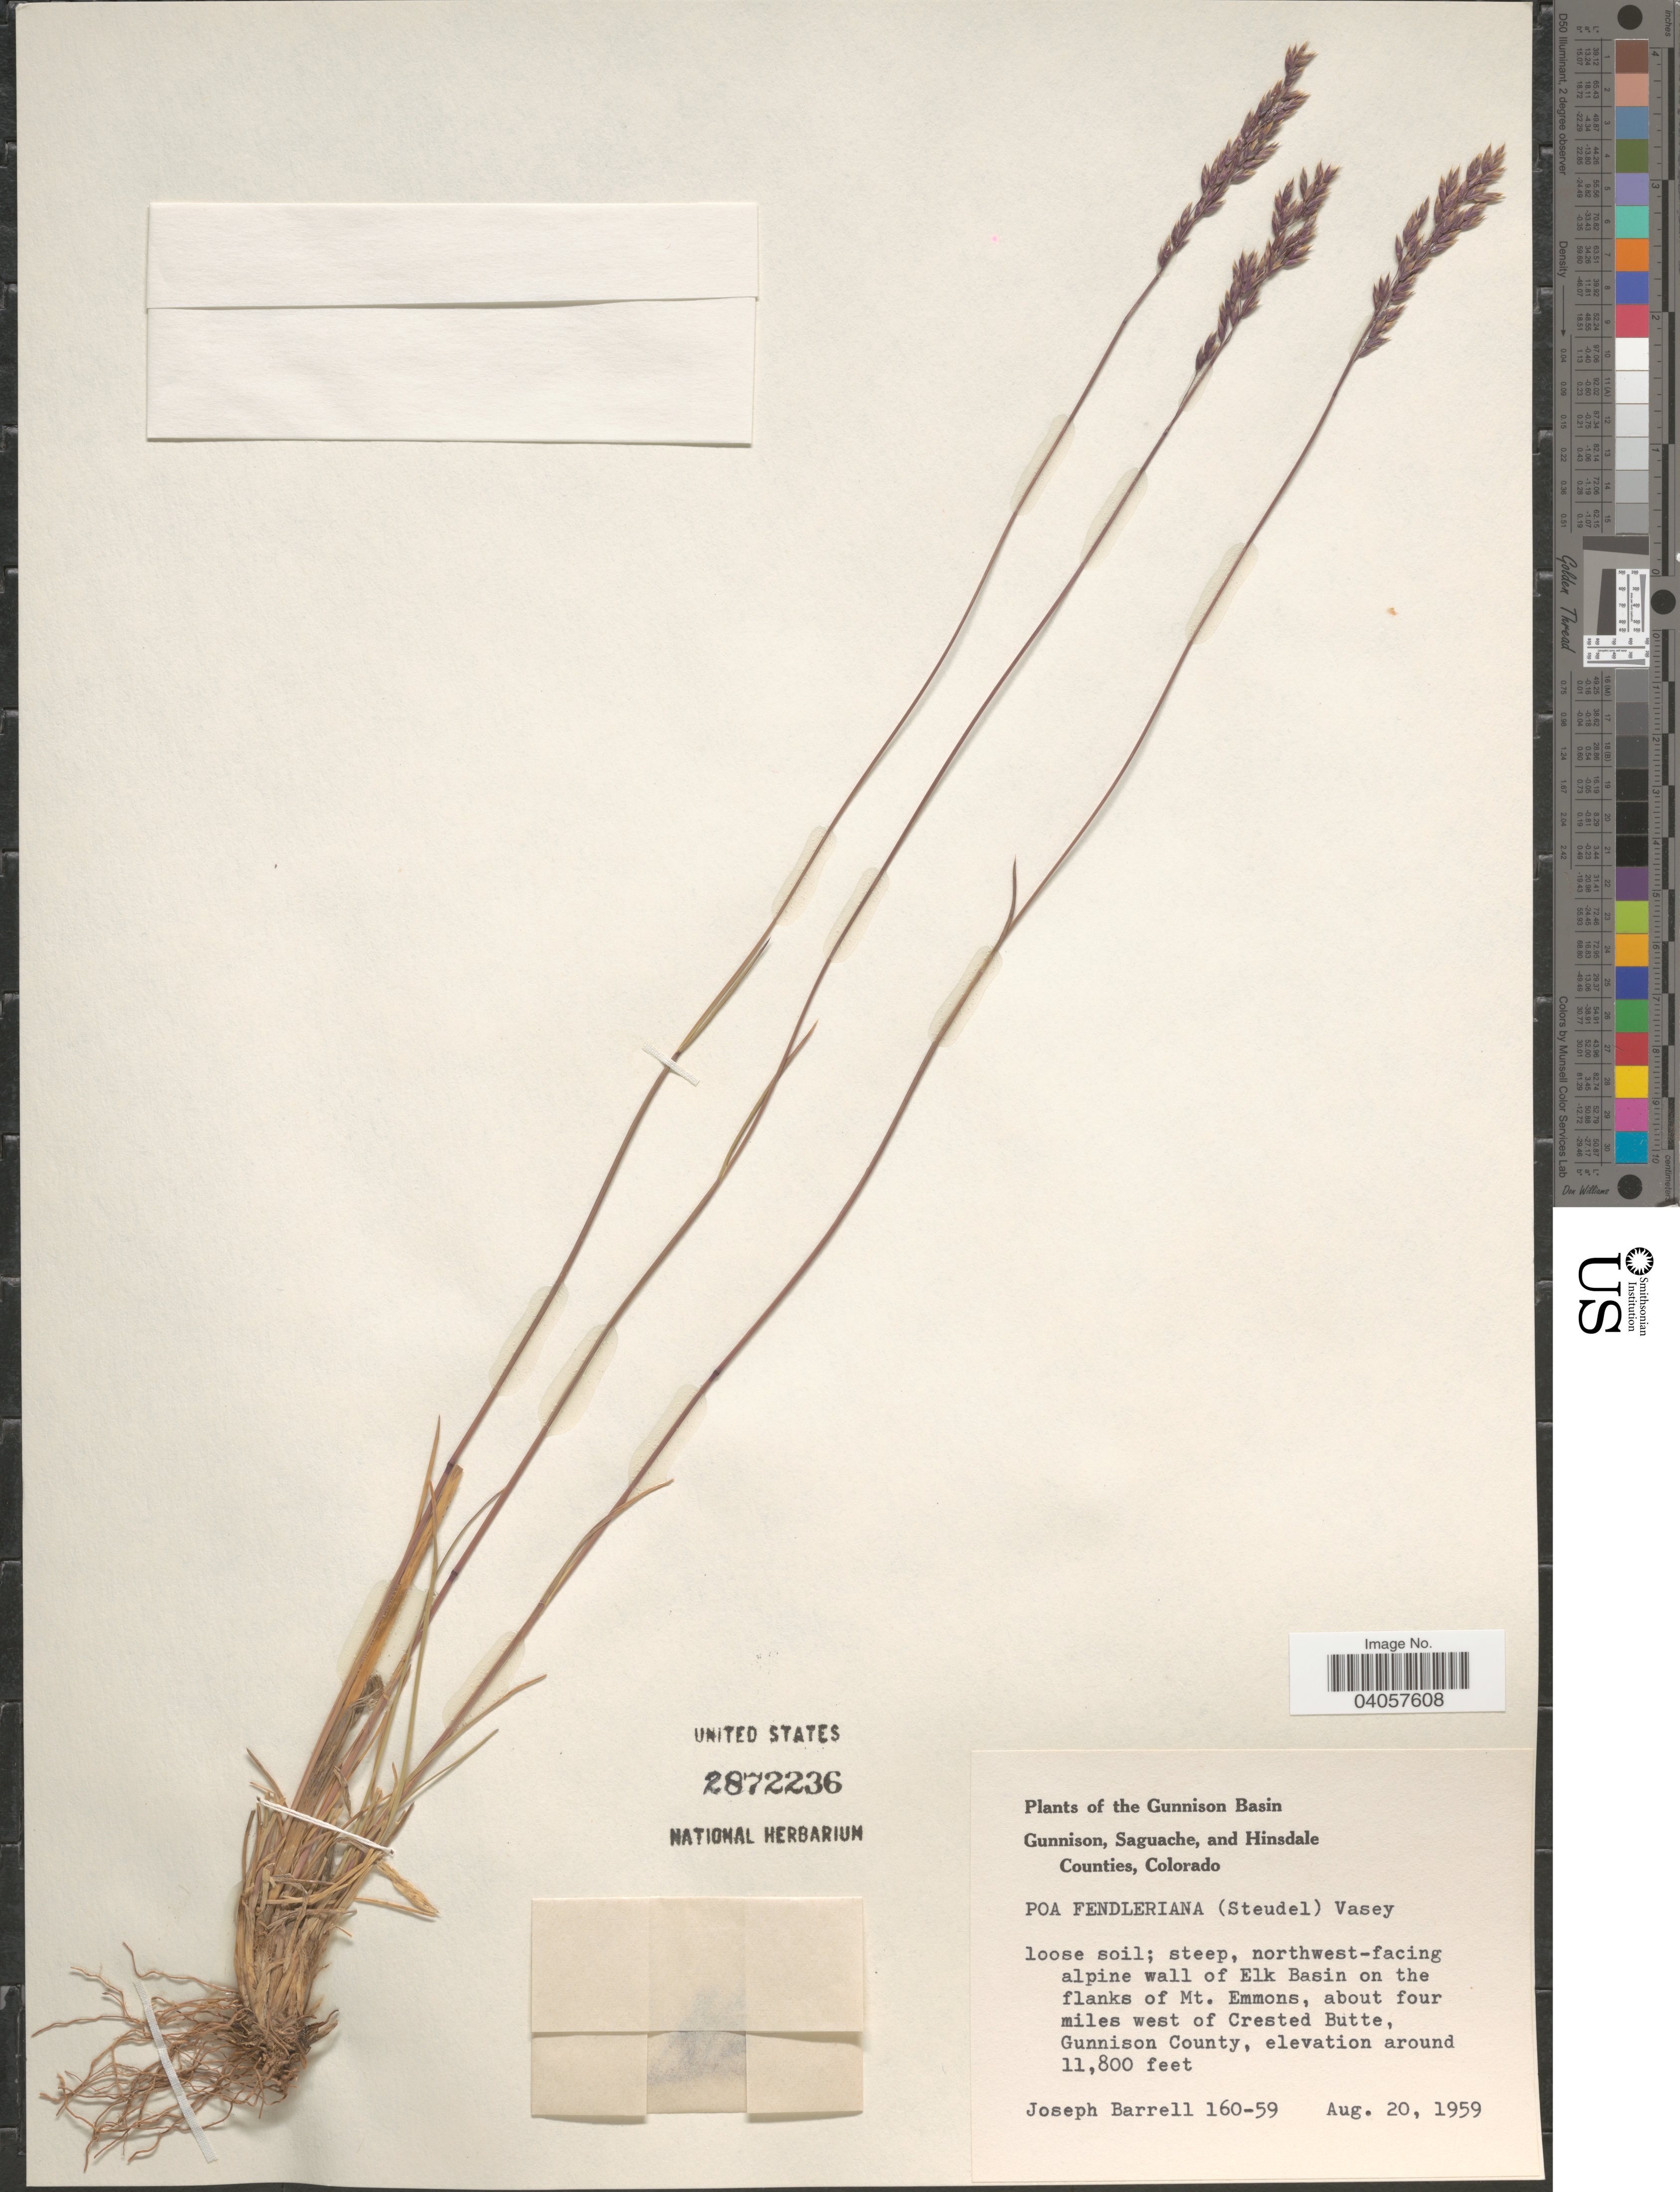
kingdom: Plantae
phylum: Tracheophyta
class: Liliopsida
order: Poales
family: Poaceae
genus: Poa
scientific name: Poa fendleriana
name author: (Steud.) Vasey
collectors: J. Barrell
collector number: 160-59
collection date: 1959-08-20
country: United States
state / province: Colorado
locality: The Gunnison Basin. Northwest-facing alpine wall of Elk Basin on the flanks of Mt. Emmons, about four miles west of Crested Butte, Gunnison County.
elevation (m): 3597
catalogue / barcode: US 2872236